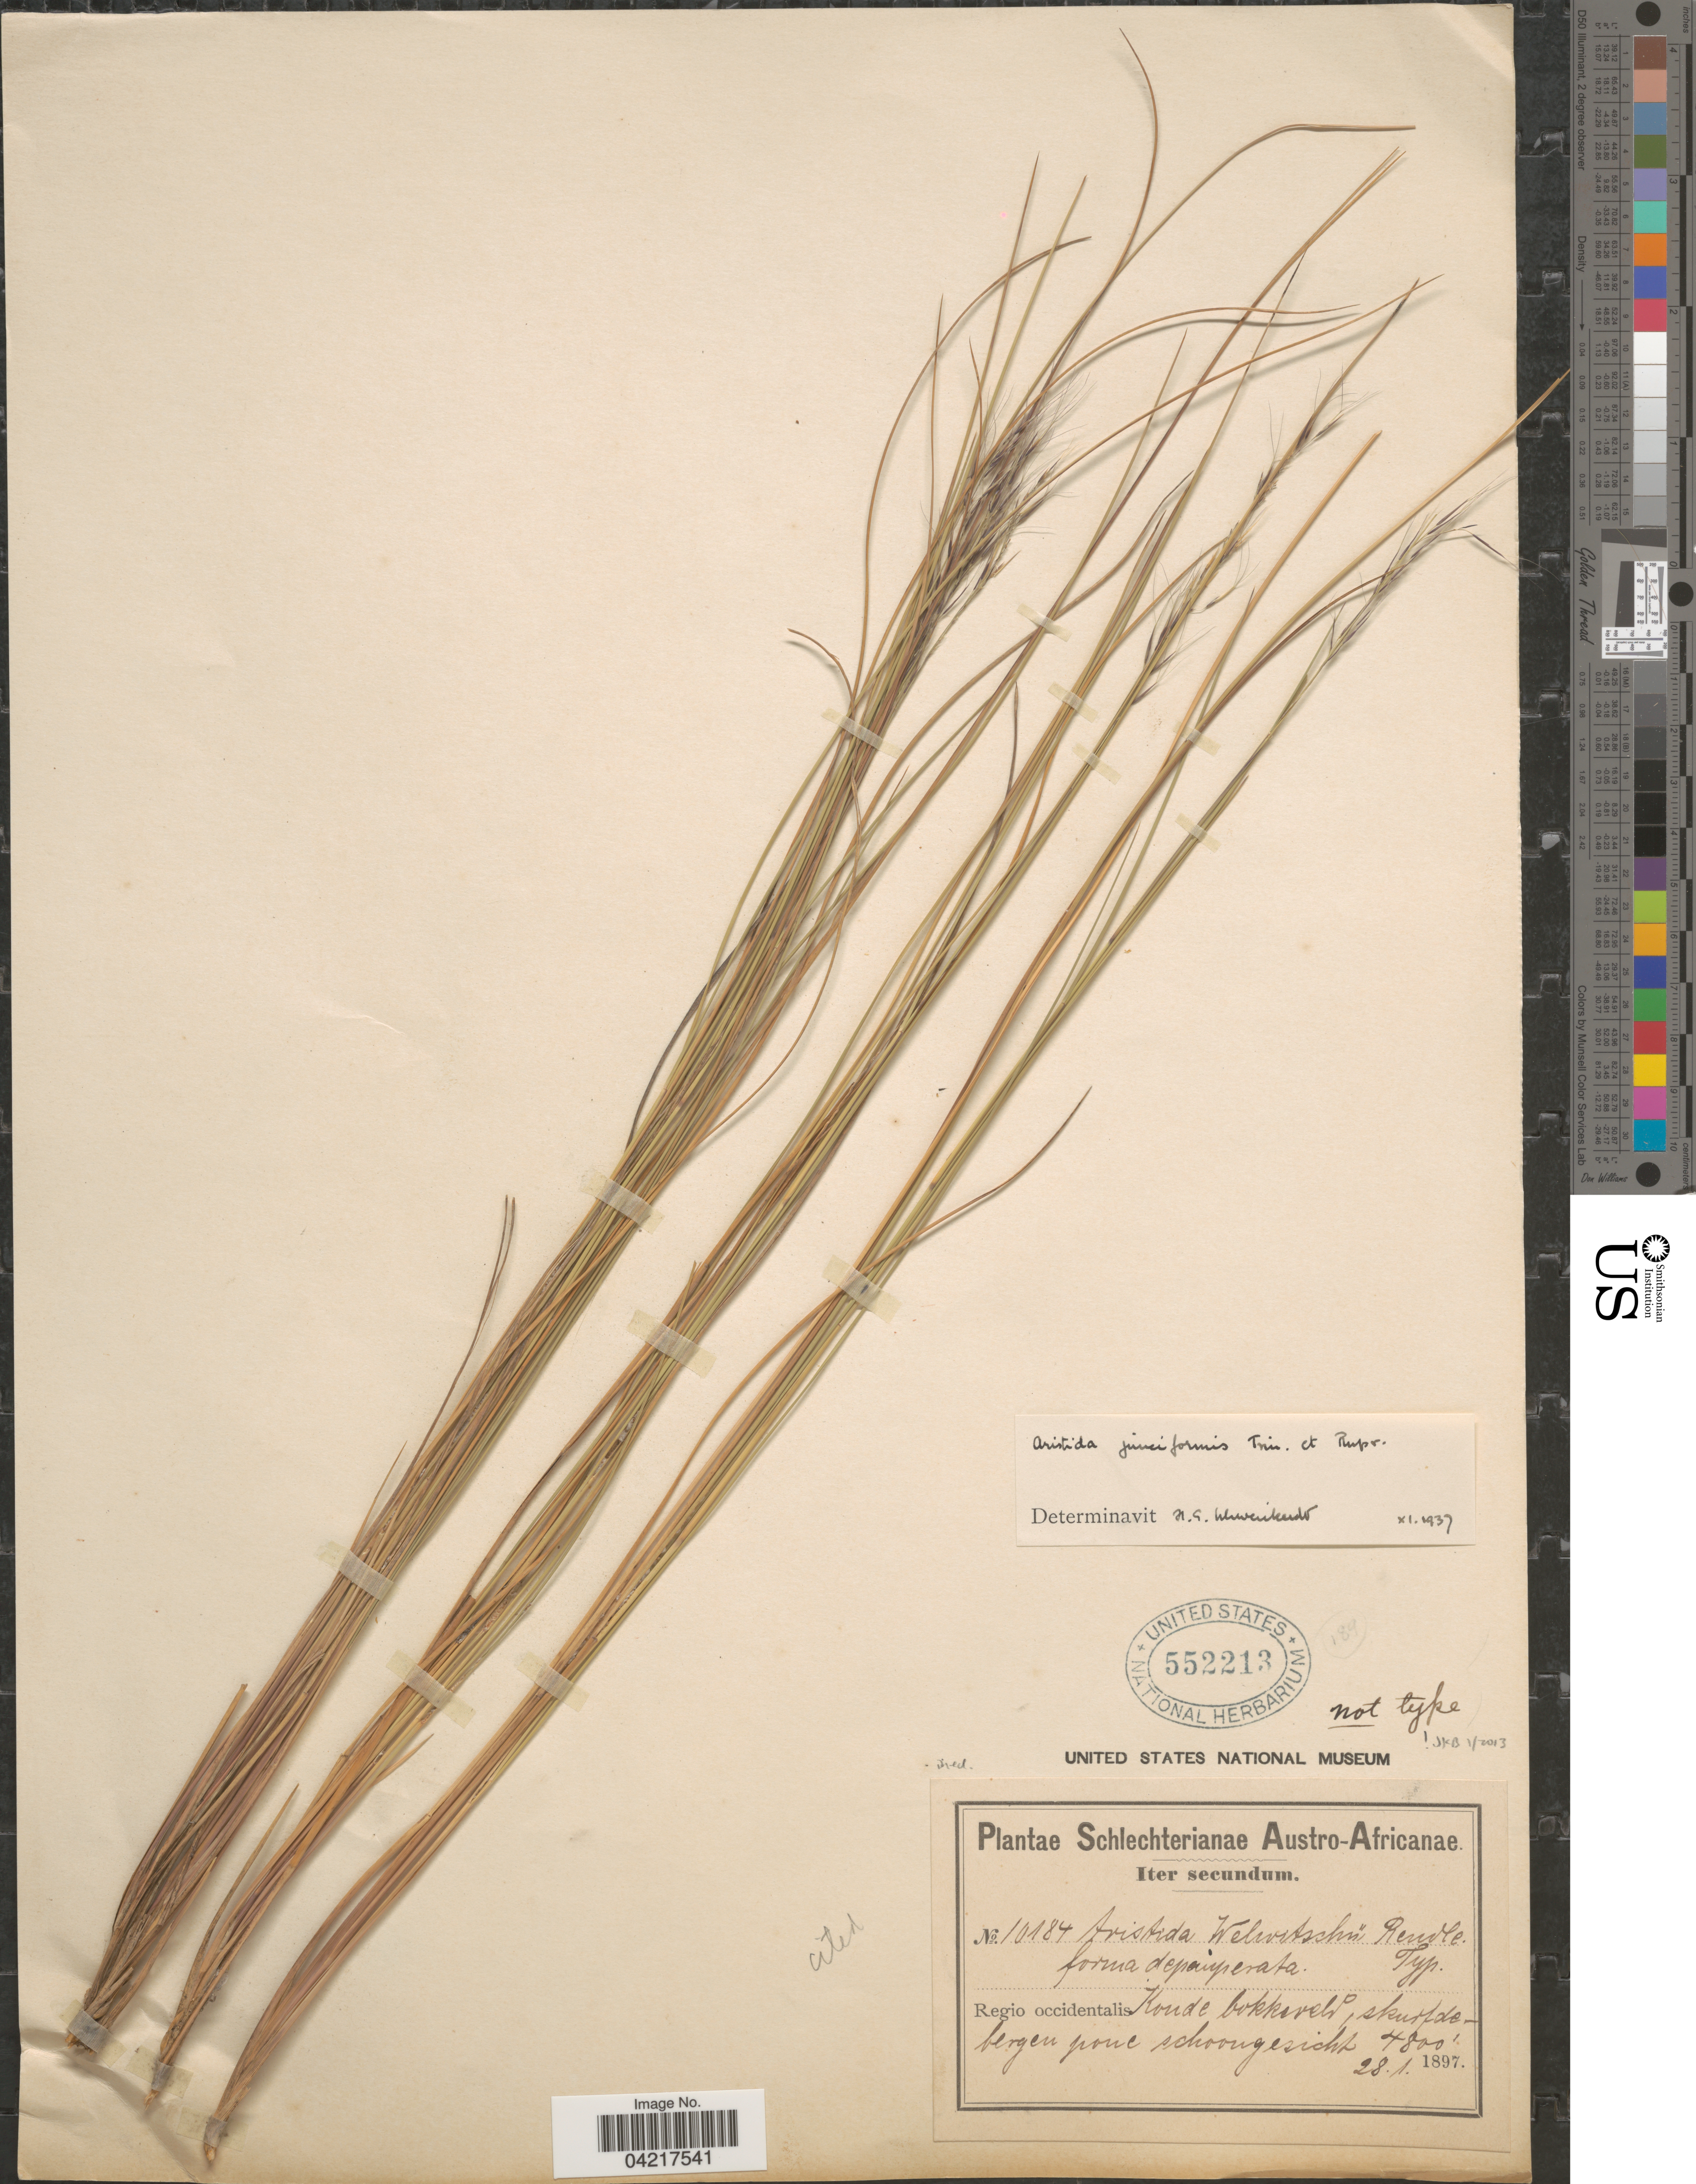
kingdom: Plantae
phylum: Tracheophyta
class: Liliopsida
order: Poales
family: Poaceae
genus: Aristida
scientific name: Aristida junciformis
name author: Trin. & Rupr.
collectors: Schlechter, --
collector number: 10184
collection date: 1897-01-28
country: South Africa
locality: Austro-Africanae. Iter secundum. Regio occidentalis Koude bokkeveld, skurfdebergen [interpreted] pone schoongesicht.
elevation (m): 1463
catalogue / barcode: US 552213